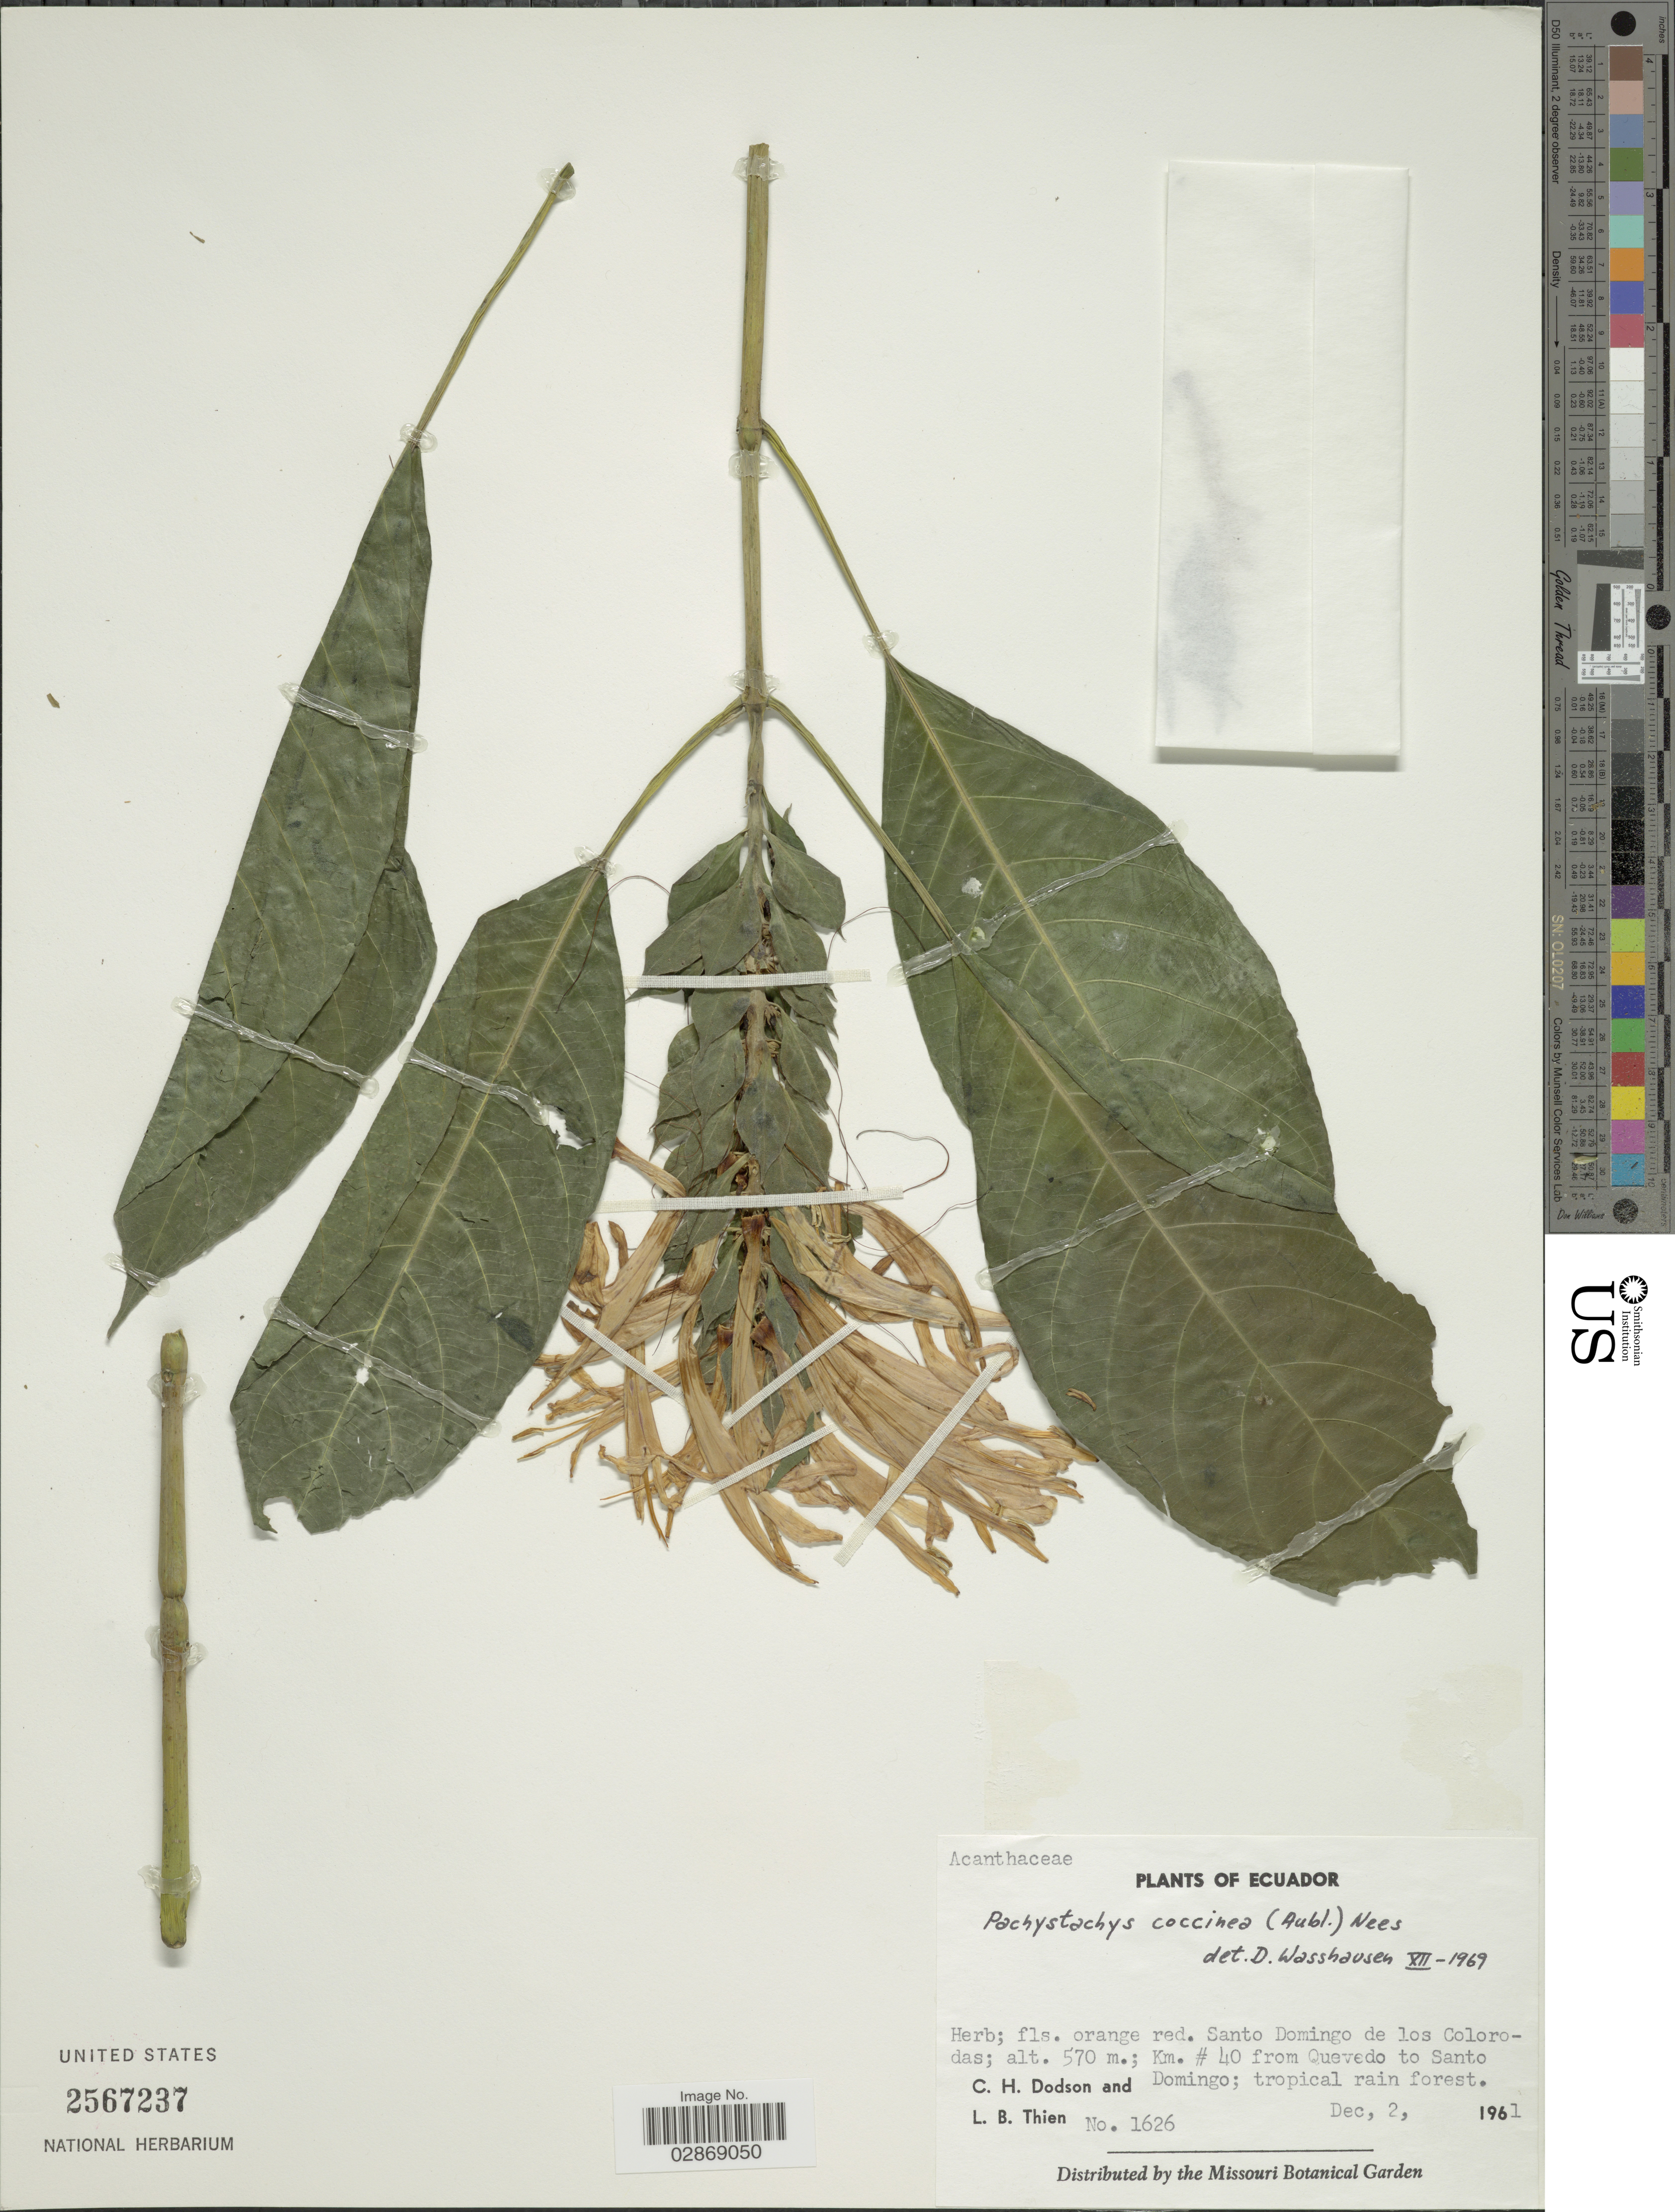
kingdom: Plantae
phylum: Tracheophyta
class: Magnoliopsida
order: Lamiales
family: Acanthaceae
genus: Pachystachys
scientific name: Pachystachys spicata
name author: (Ruiz & Pav.) Wassh.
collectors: C. H. Dodson & L. Thien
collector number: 1626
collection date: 1961-12-02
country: Ecuador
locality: Santo Domingo de los Colorodas; Km # 40 from Quevedo to Santo Domingo.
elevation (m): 570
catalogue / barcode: US 2567237